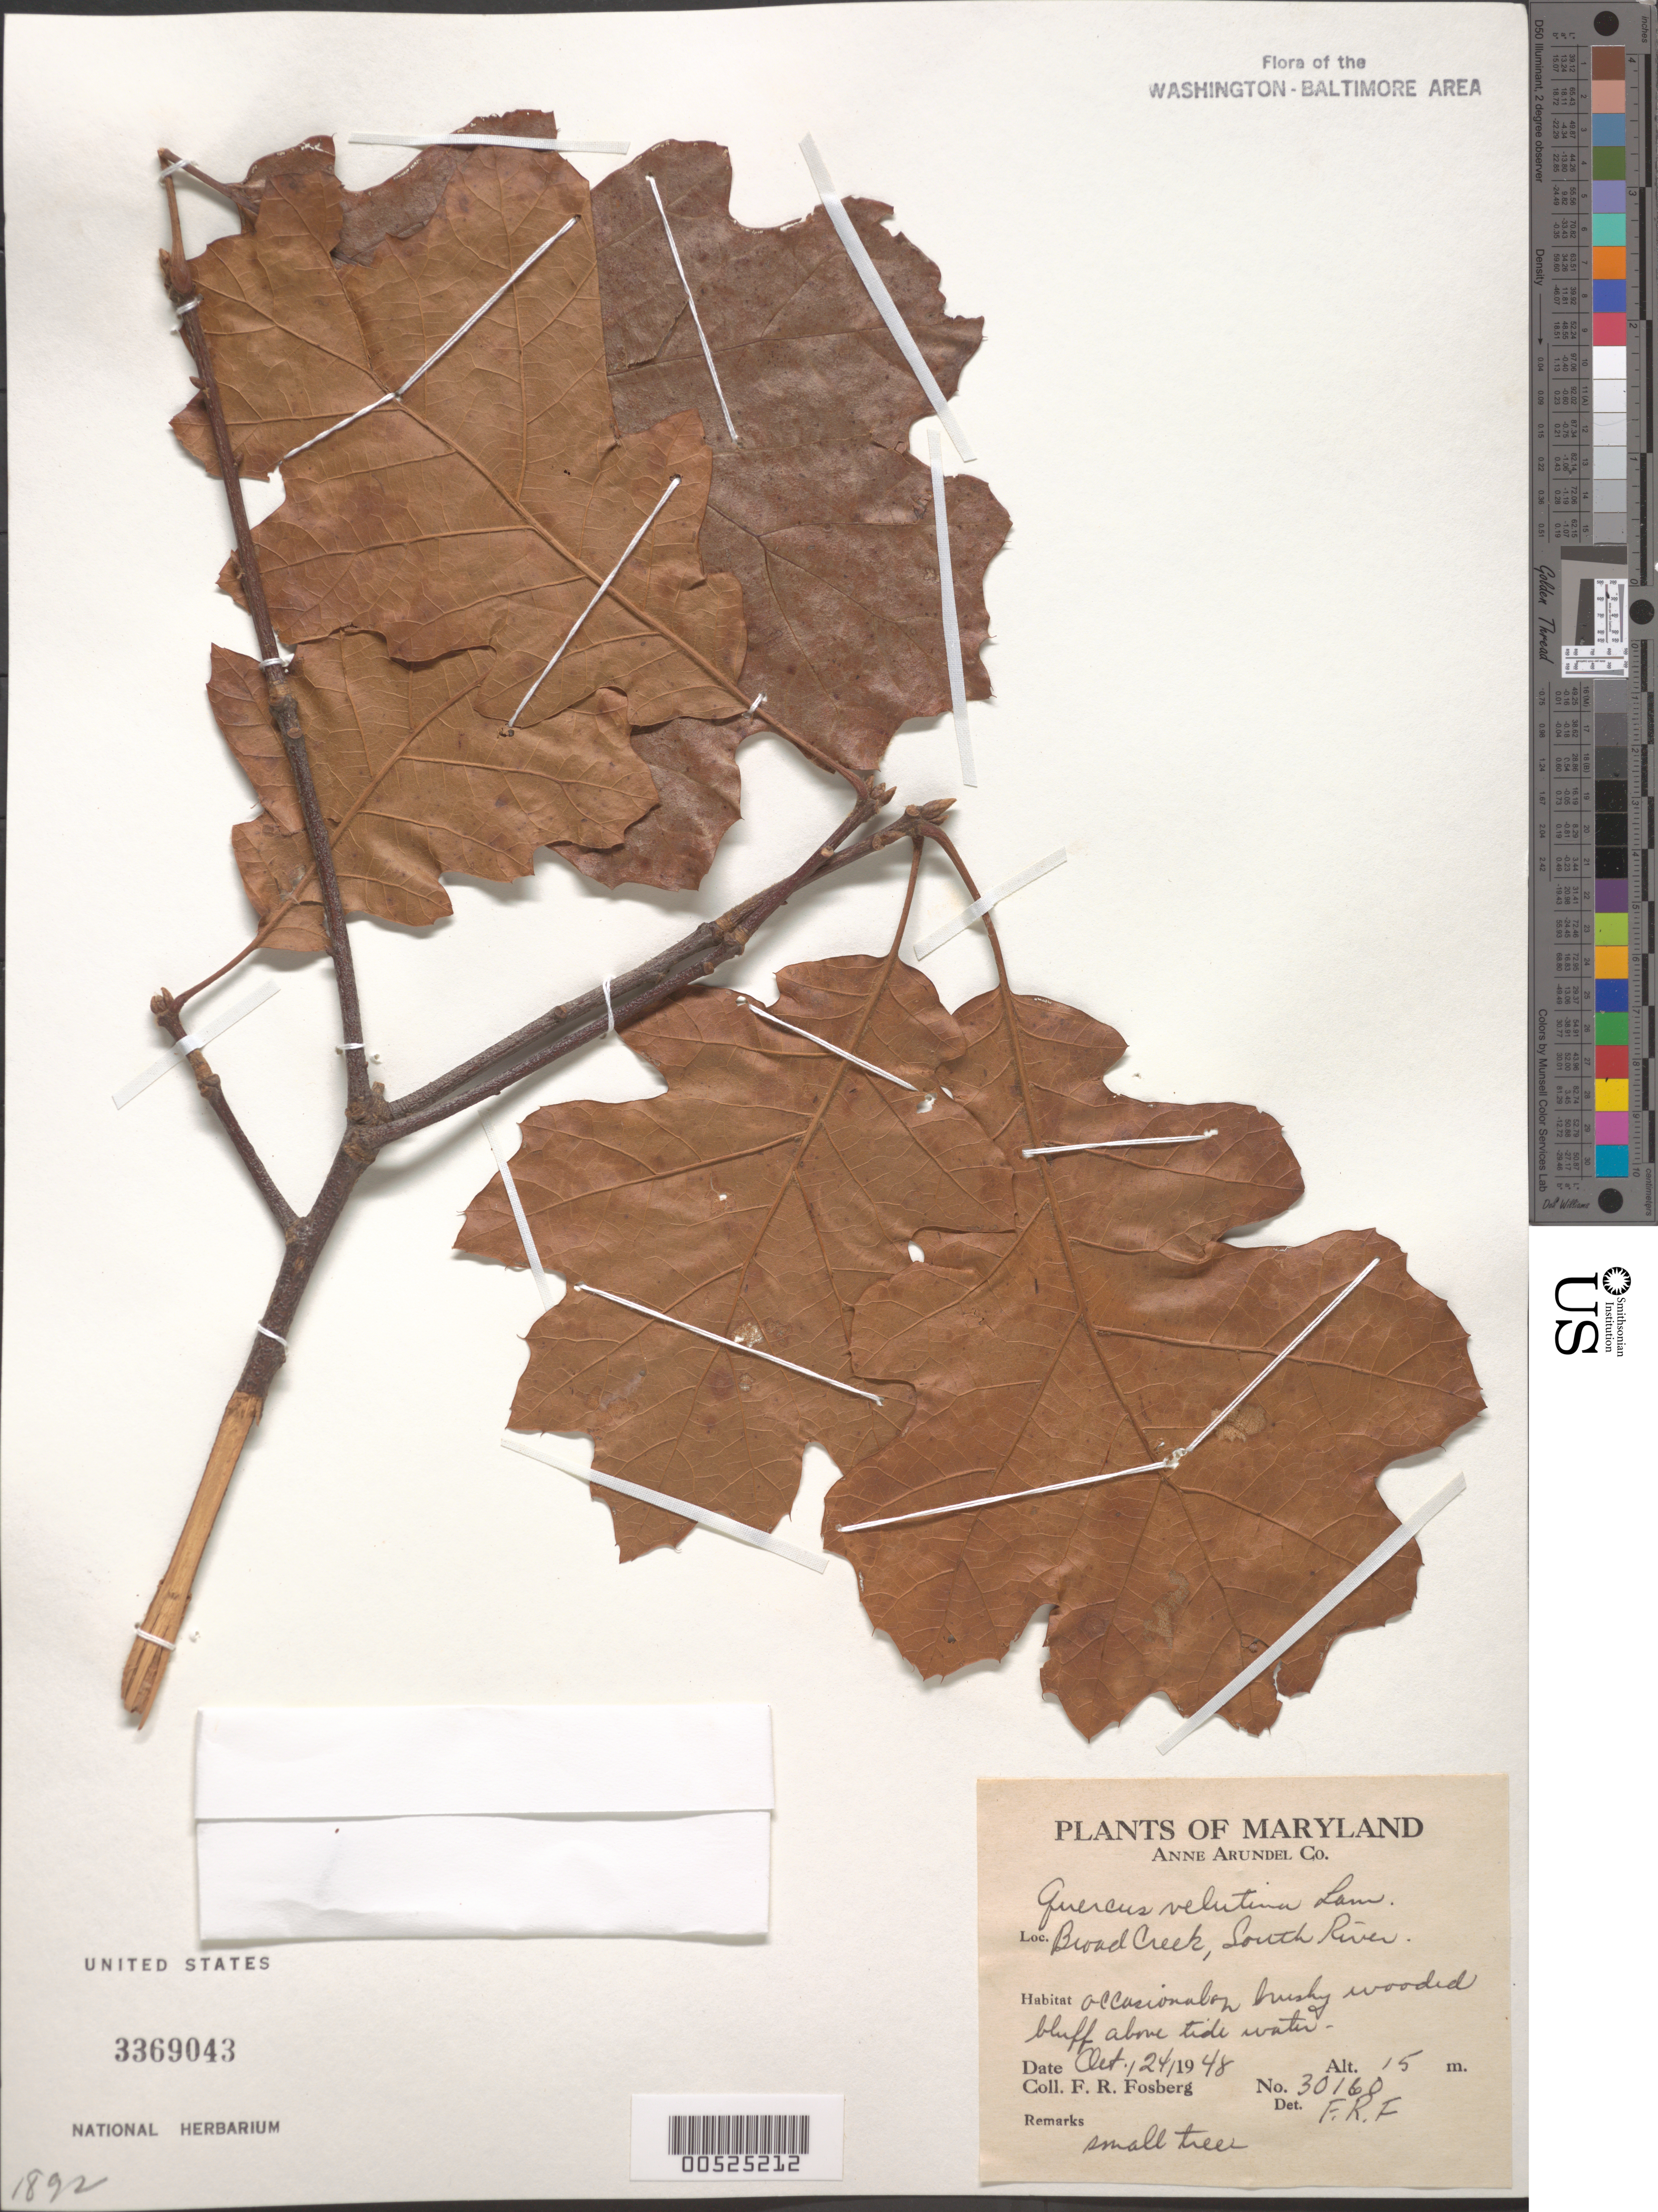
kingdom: Plantae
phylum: Tracheophyta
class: Magnoliopsida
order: Fagales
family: Fagaceae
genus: Quercus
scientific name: Quercus velutina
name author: Lam.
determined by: Fosberg, F. R.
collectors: F. R. Fosberg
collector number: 30160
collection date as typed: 24 Oct 1948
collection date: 1948-10-24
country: United States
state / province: Maryland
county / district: Anne Arundel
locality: Broad Creek, South River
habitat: Occasional on brushy wooded bluff above tidewater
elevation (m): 15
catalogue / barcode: US 3369043